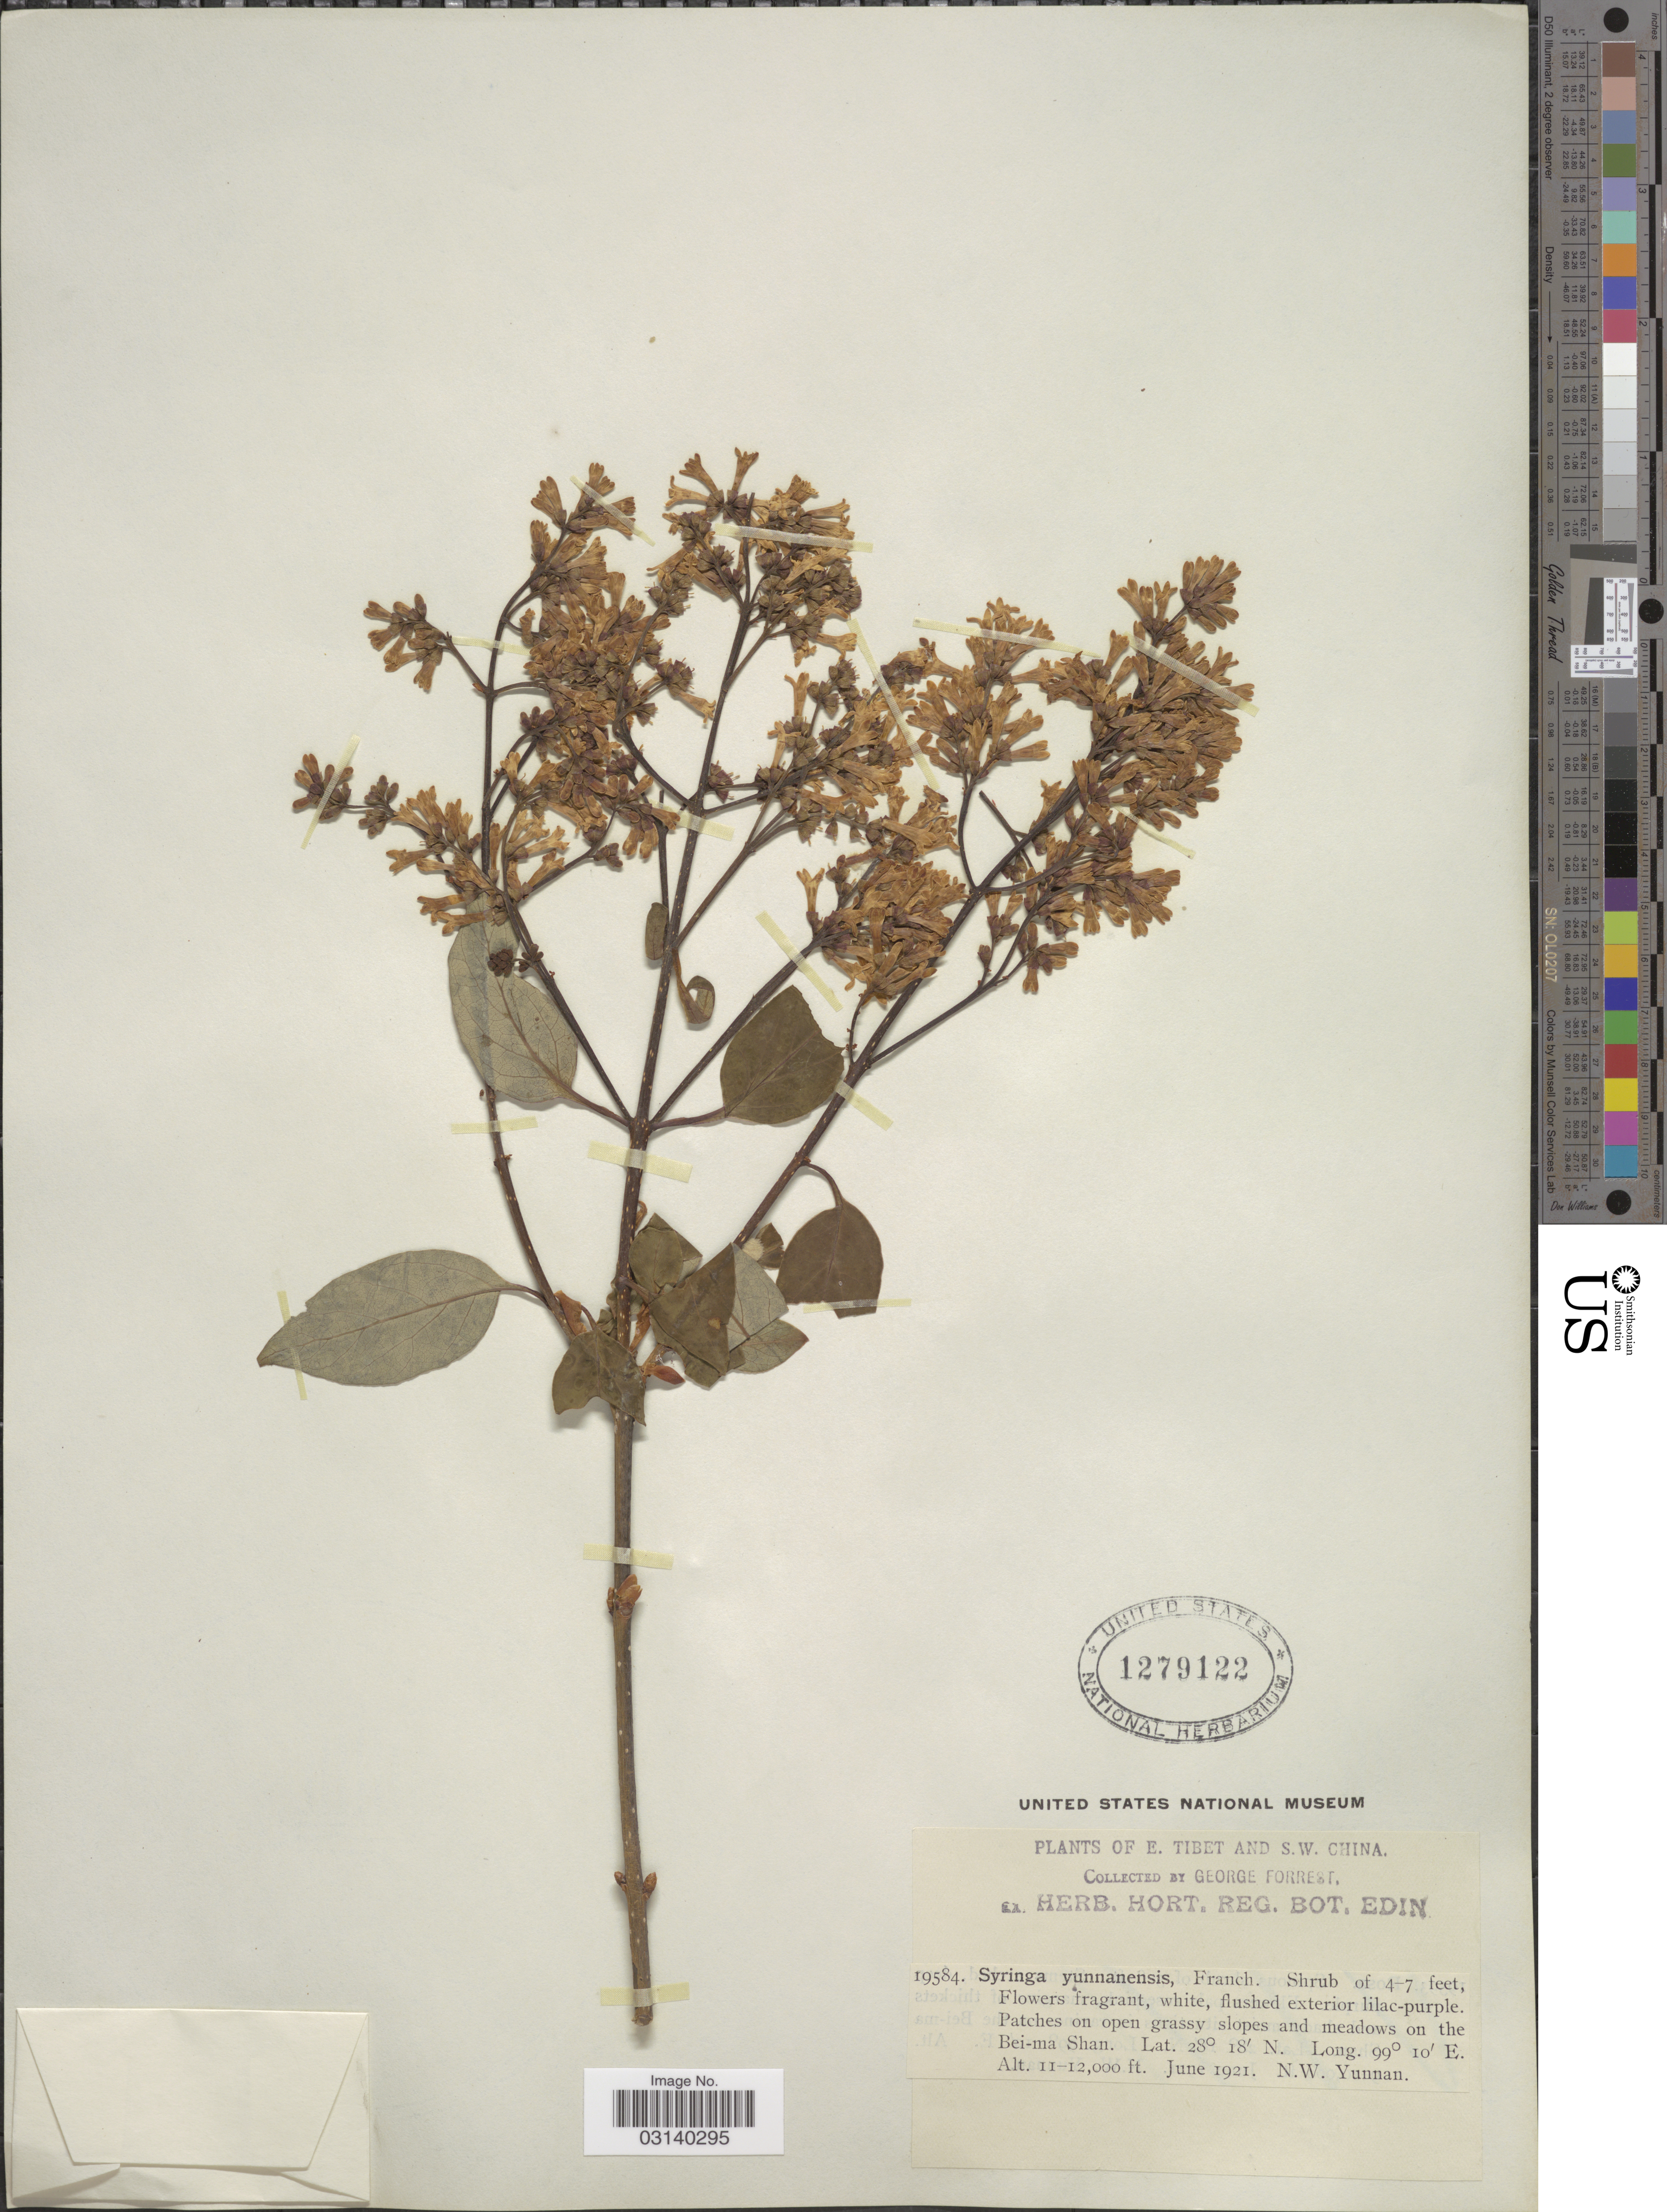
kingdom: Plantae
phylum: Tracheophyta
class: Magnoliopsida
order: Lamiales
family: Oleaceae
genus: Syringa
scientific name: Syringa yunnanensis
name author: Franch.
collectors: G. Forrest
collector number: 19584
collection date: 1921-06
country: China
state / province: Yunnan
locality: E. Tibet and S.W. China [unsure placement] On the Bei-ma Shan. N.W. Yunnan.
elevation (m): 3353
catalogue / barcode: US 1279122